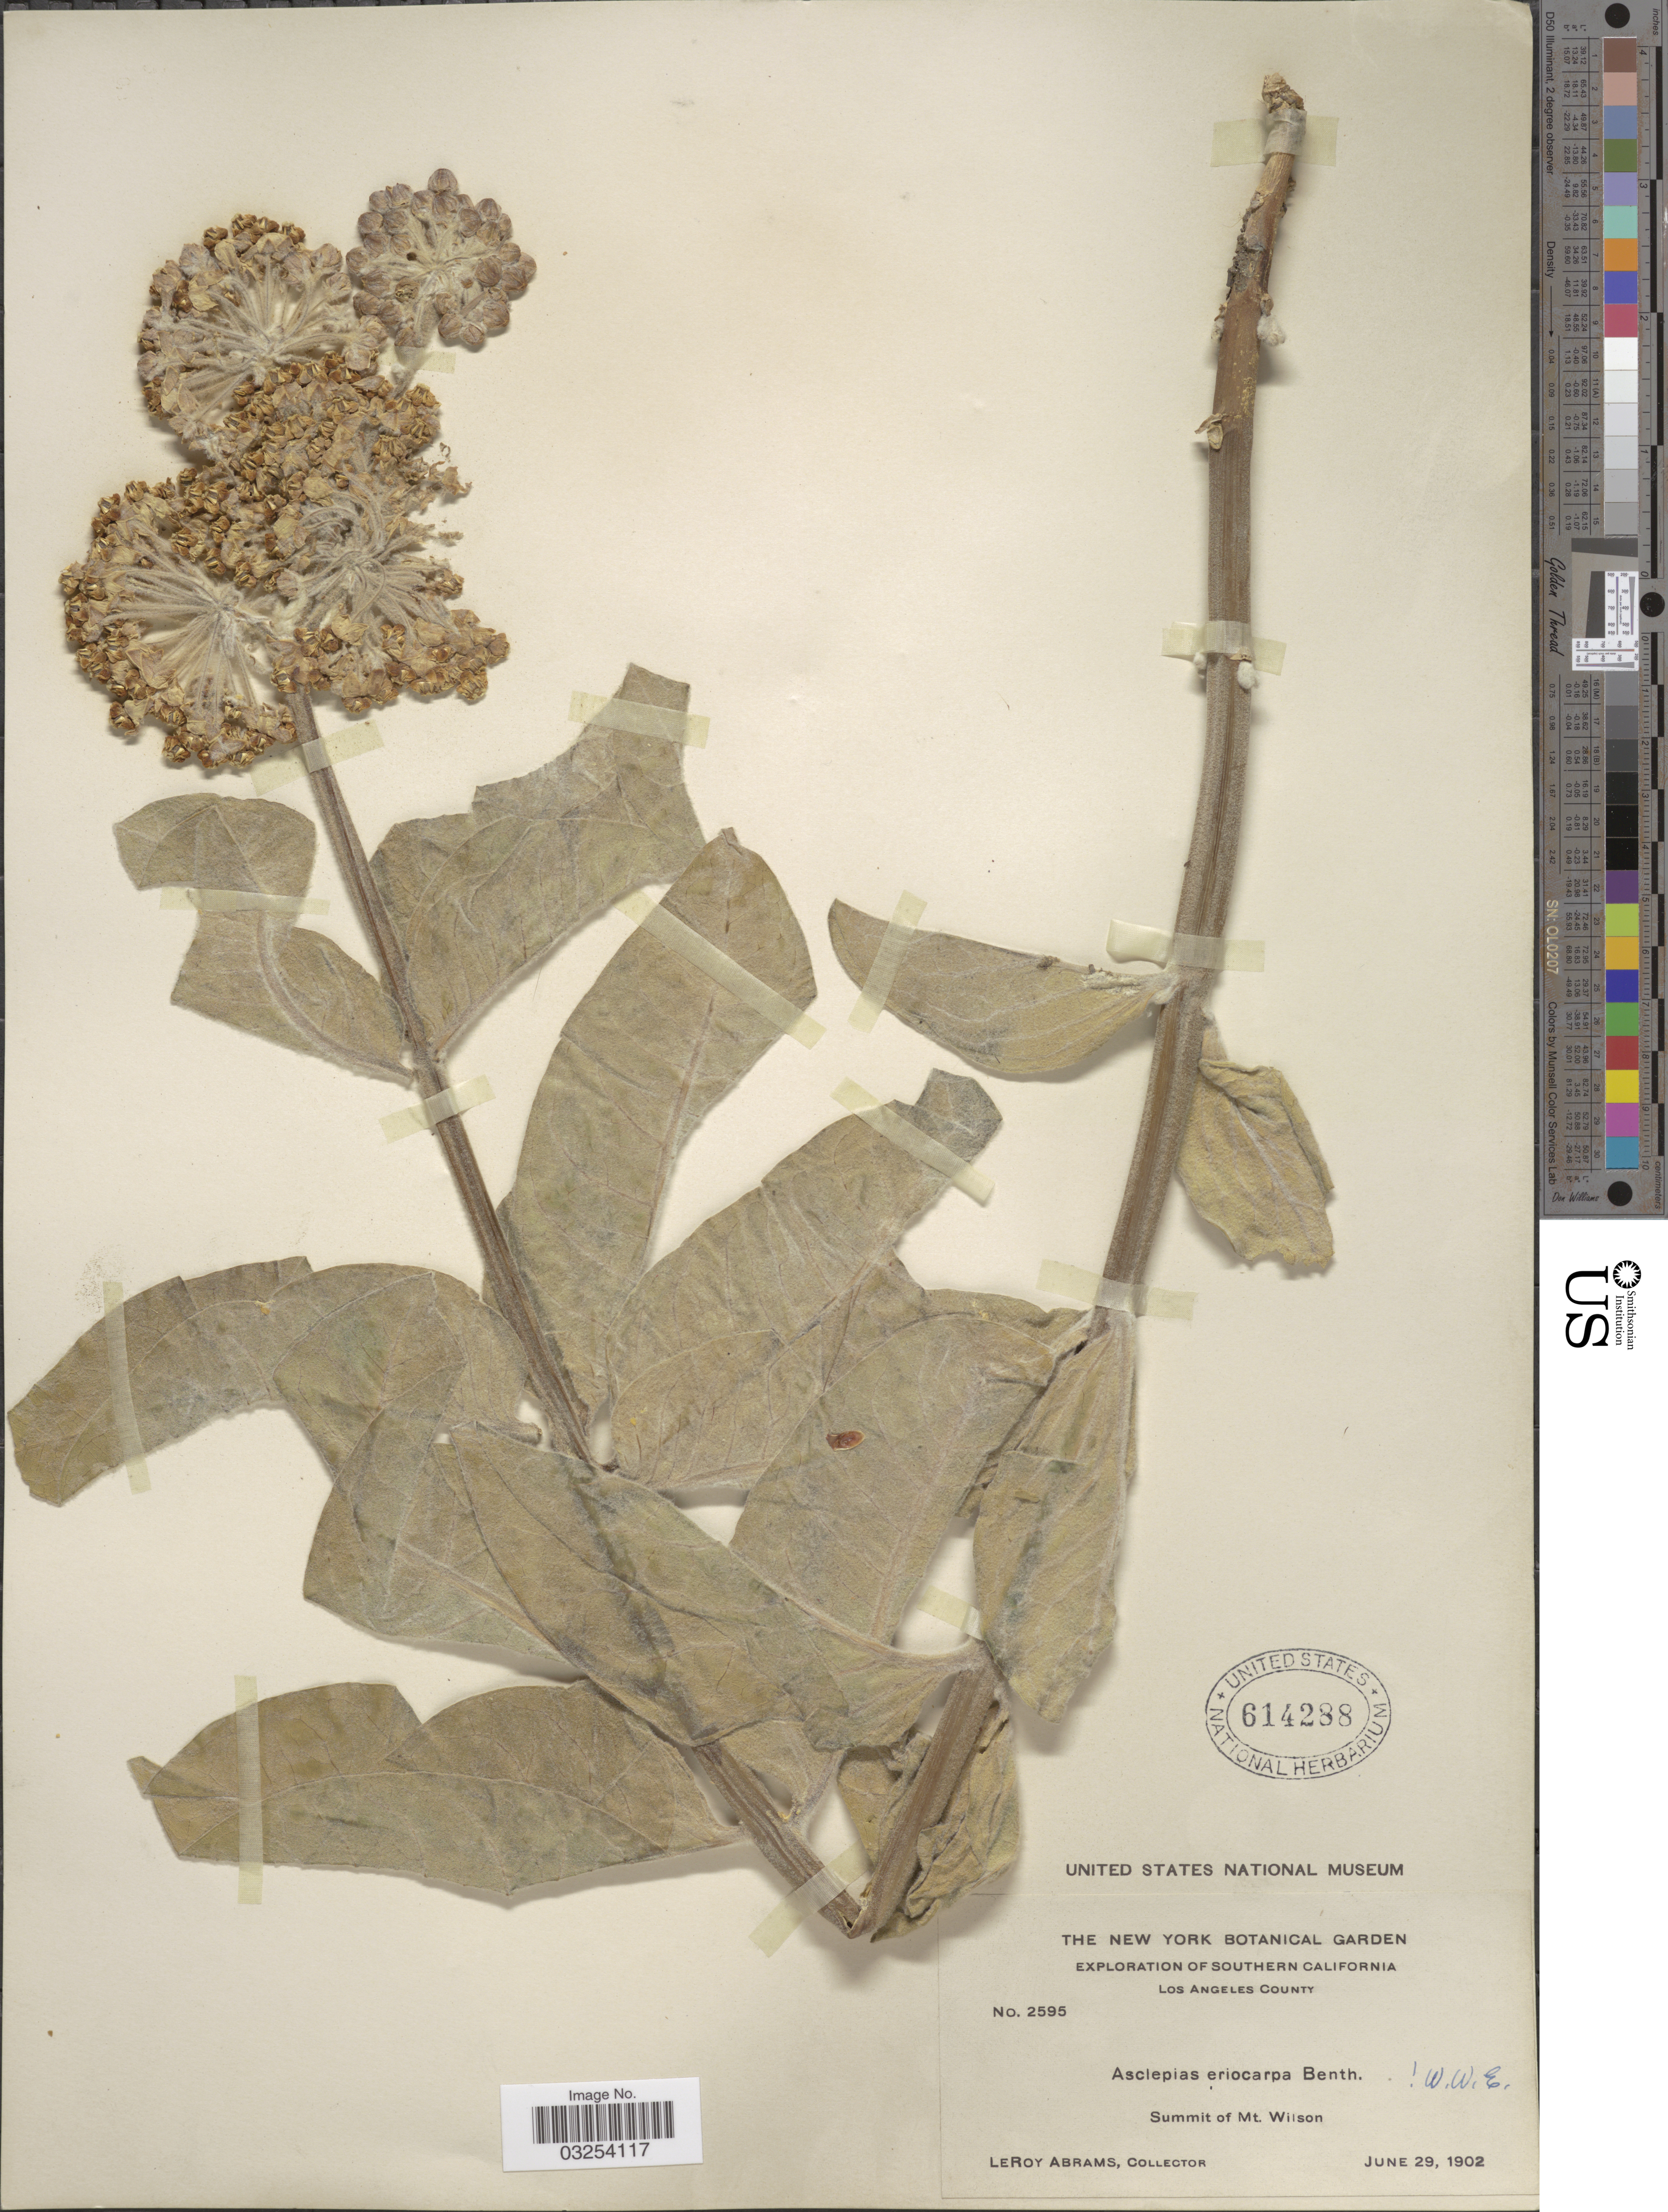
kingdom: Plantae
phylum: Tracheophyta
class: Magnoliopsida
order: Gentianales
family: Apocynaceae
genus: Asclepias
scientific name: Asclepias eriocarpa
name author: Benth.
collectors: L. Abrams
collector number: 2595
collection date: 1902-06-29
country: United States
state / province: California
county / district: Los Angeles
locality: Southern California. Los Angeles County. Summit of Mt. Wilson.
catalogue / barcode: US 614288